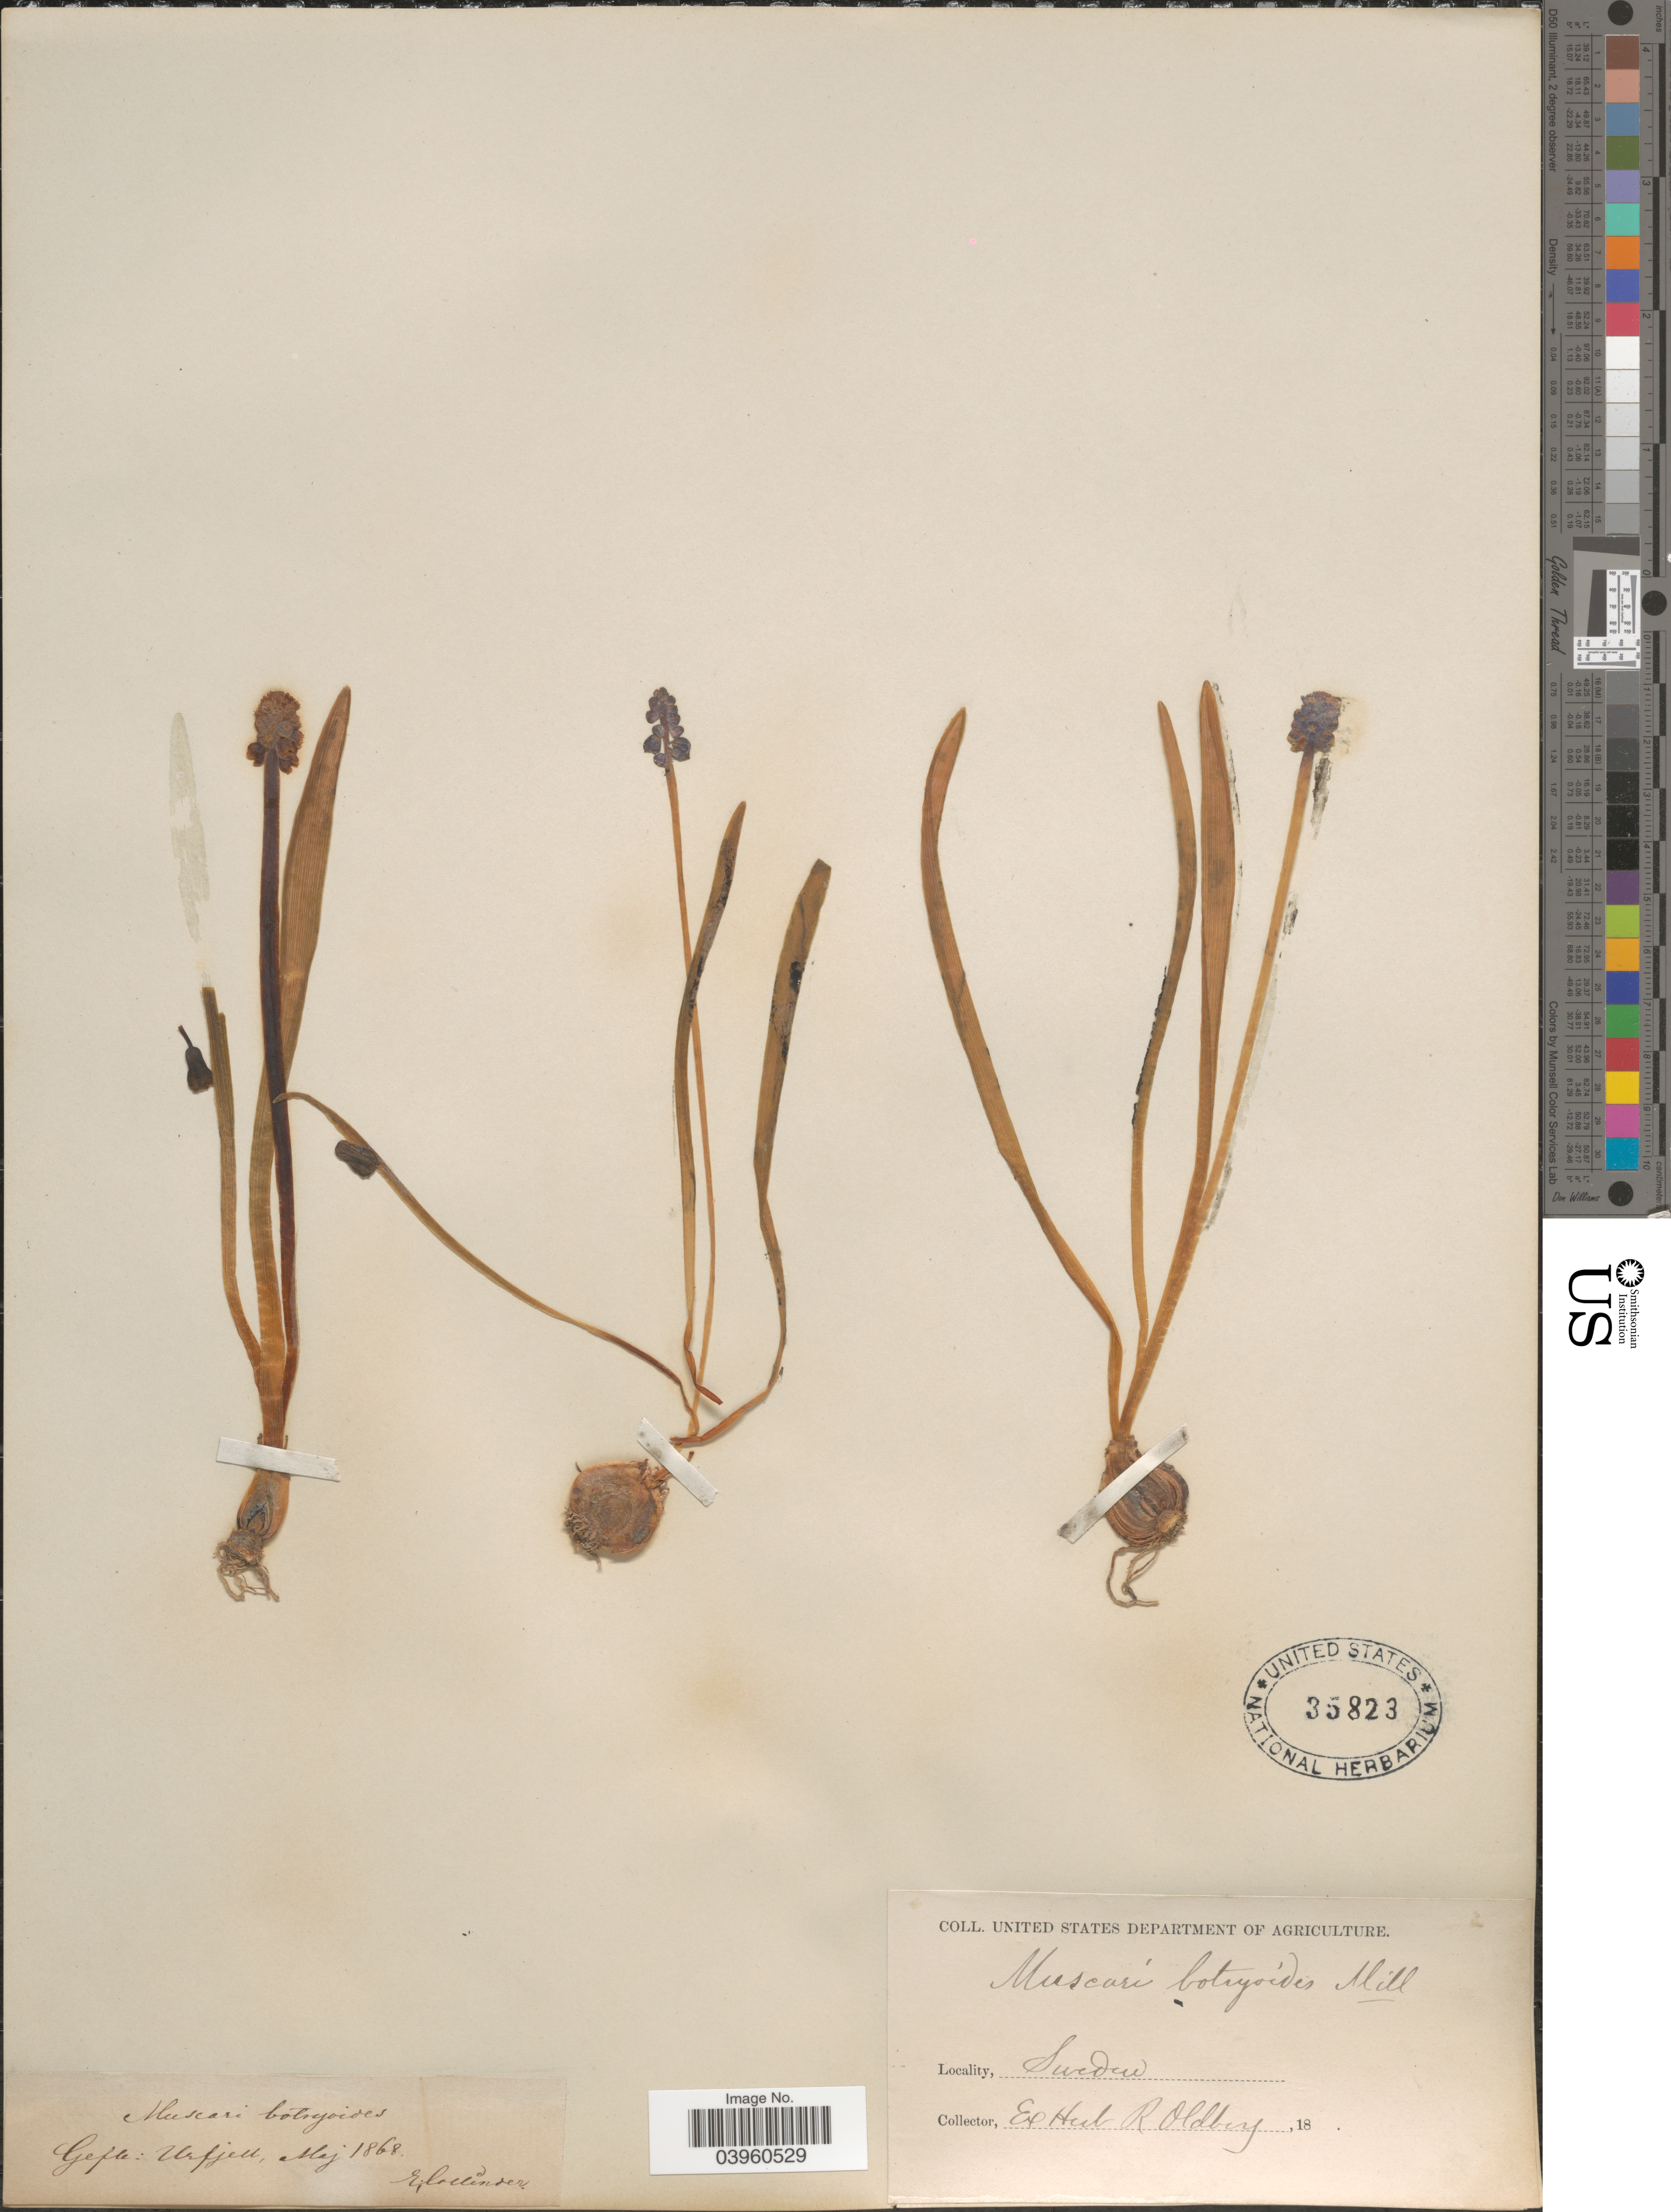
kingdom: Plantae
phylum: Tracheophyta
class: Liliopsida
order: Asparagales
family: Asparagaceae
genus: Muscari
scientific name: Muscari botryoides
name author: (L.) Mill.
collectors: E. Collinder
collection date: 1868-05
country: Sweden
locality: Gefle: Ursjell.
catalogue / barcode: US 35823